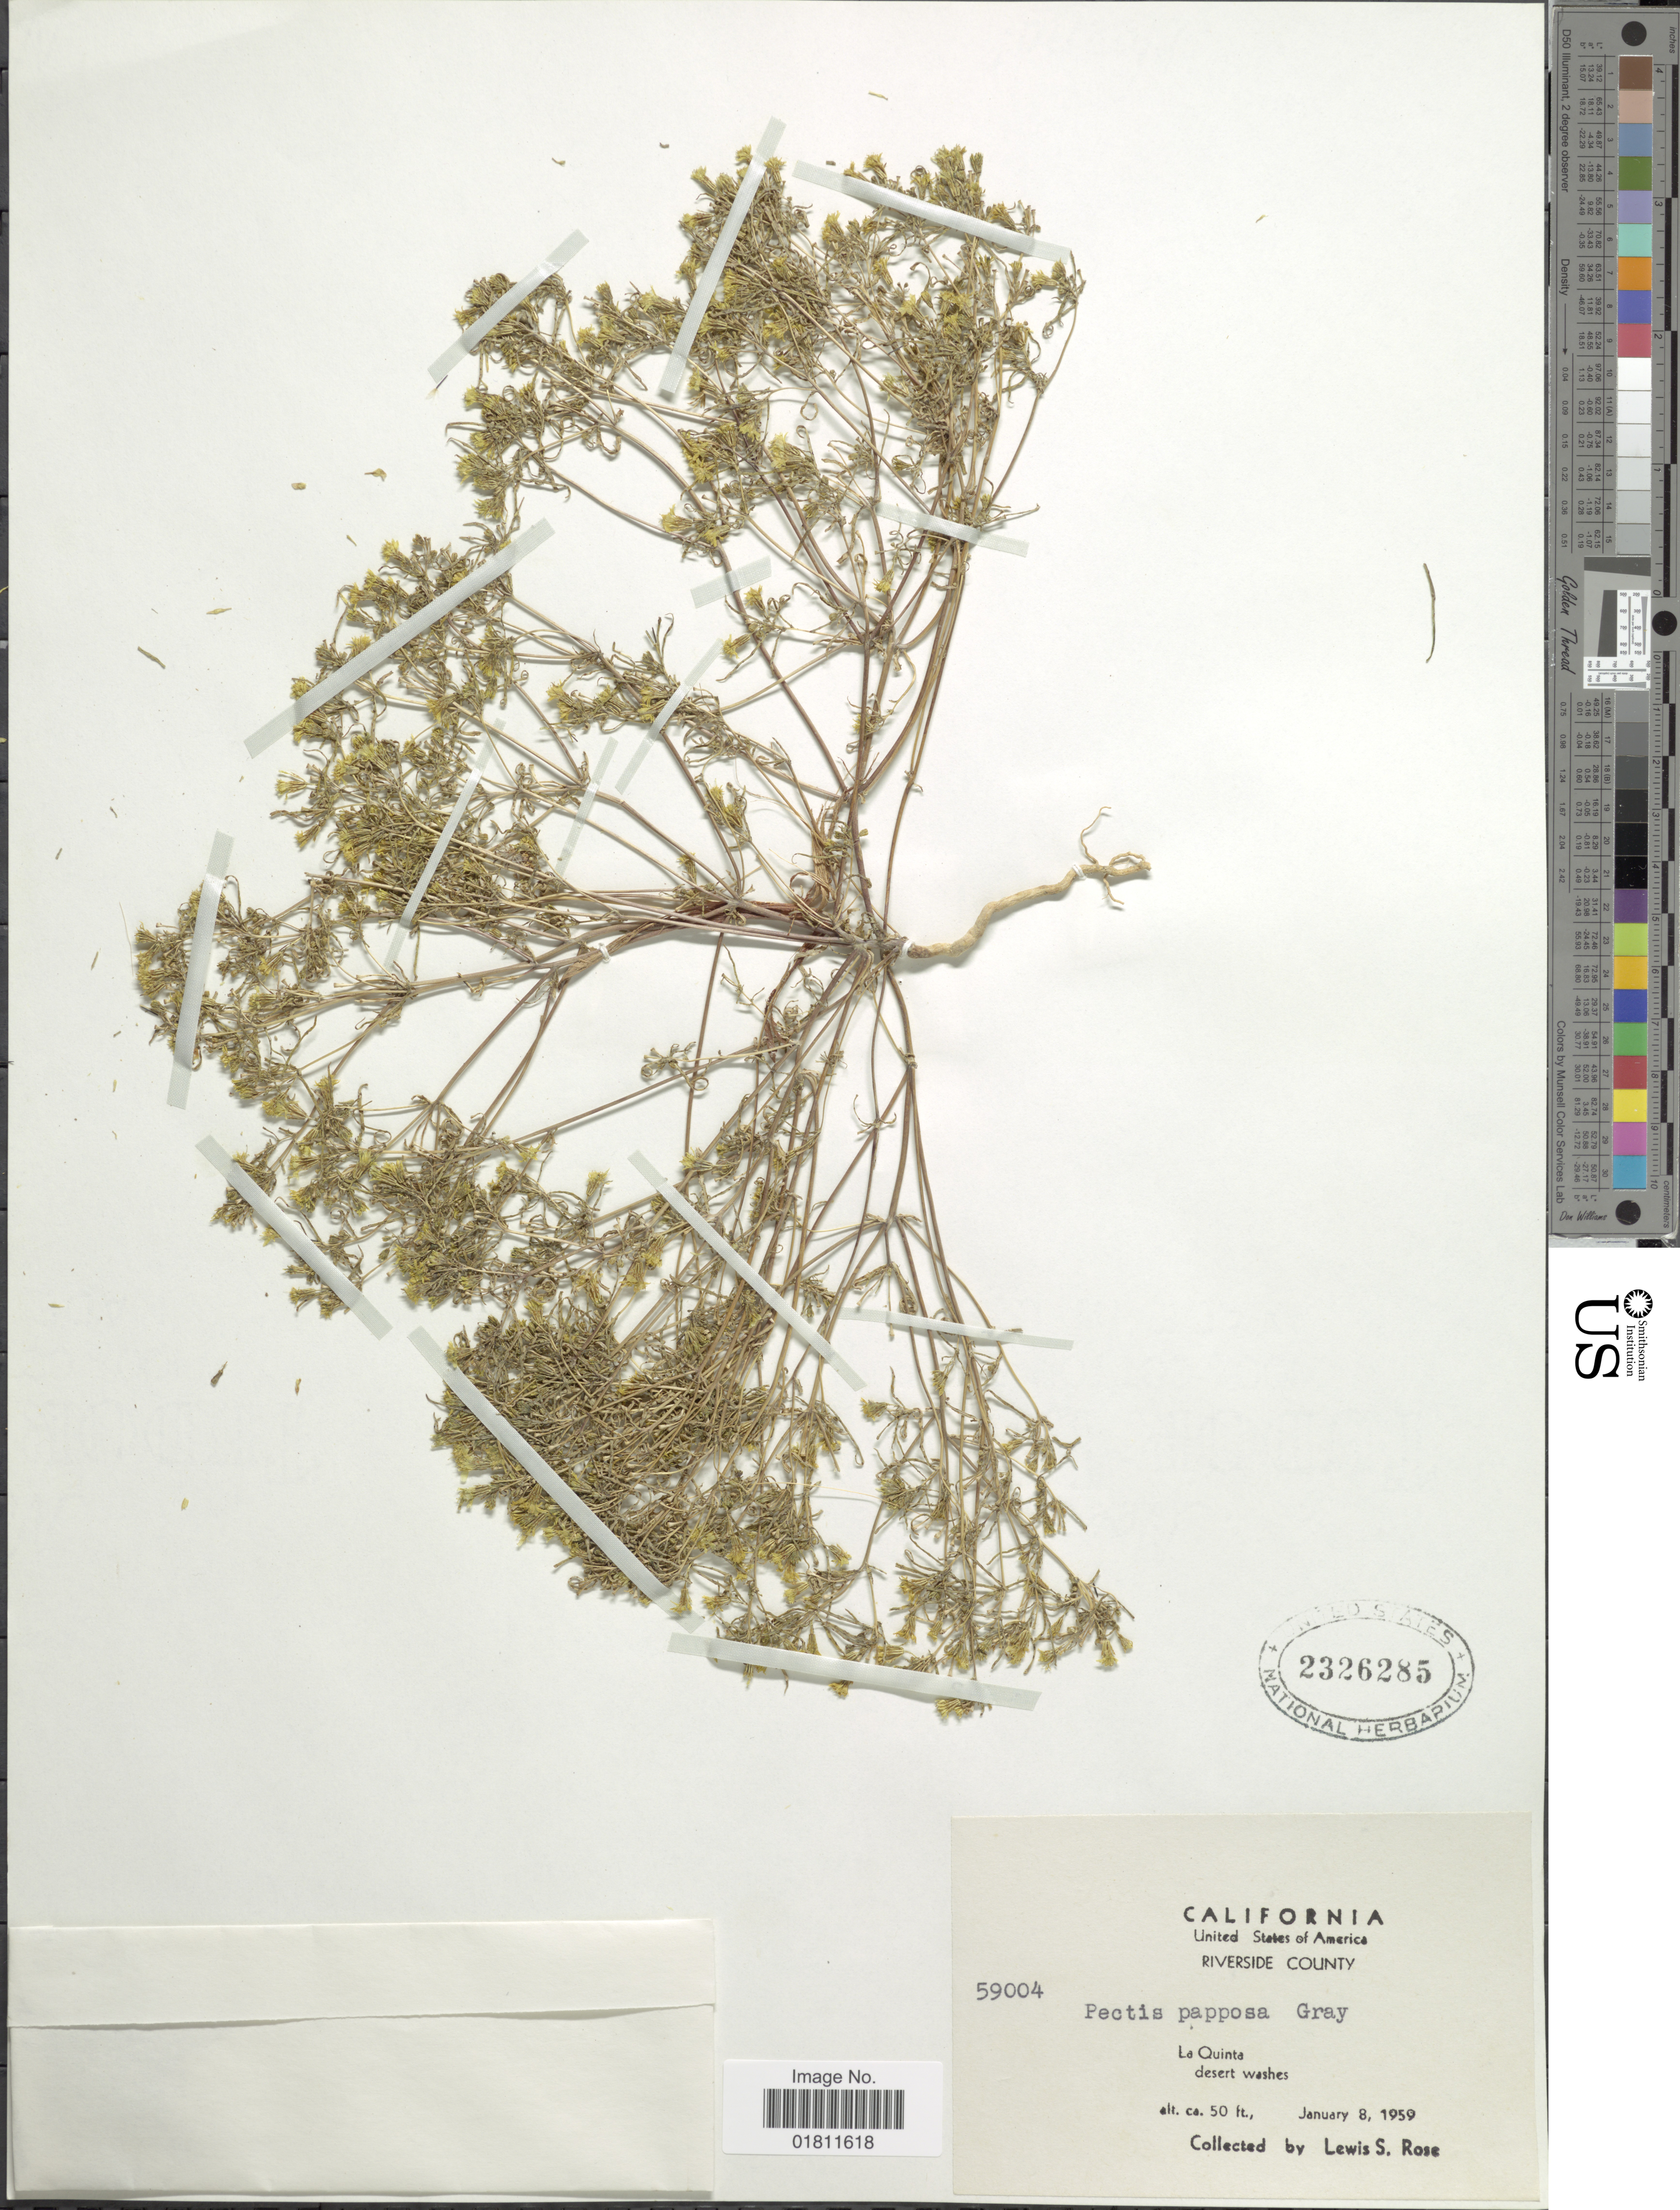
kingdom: Plantae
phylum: Tracheophyta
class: Magnoliopsida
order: Asterales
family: Asteraceae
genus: Pectis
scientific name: Pectis papposa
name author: Harv. & A. Gray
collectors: L. S. Rose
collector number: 59004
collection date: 1959-01-08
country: United States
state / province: California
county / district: Riverside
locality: California, La Quinta, desert washes, Riversid County.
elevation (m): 15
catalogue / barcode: US 2326285